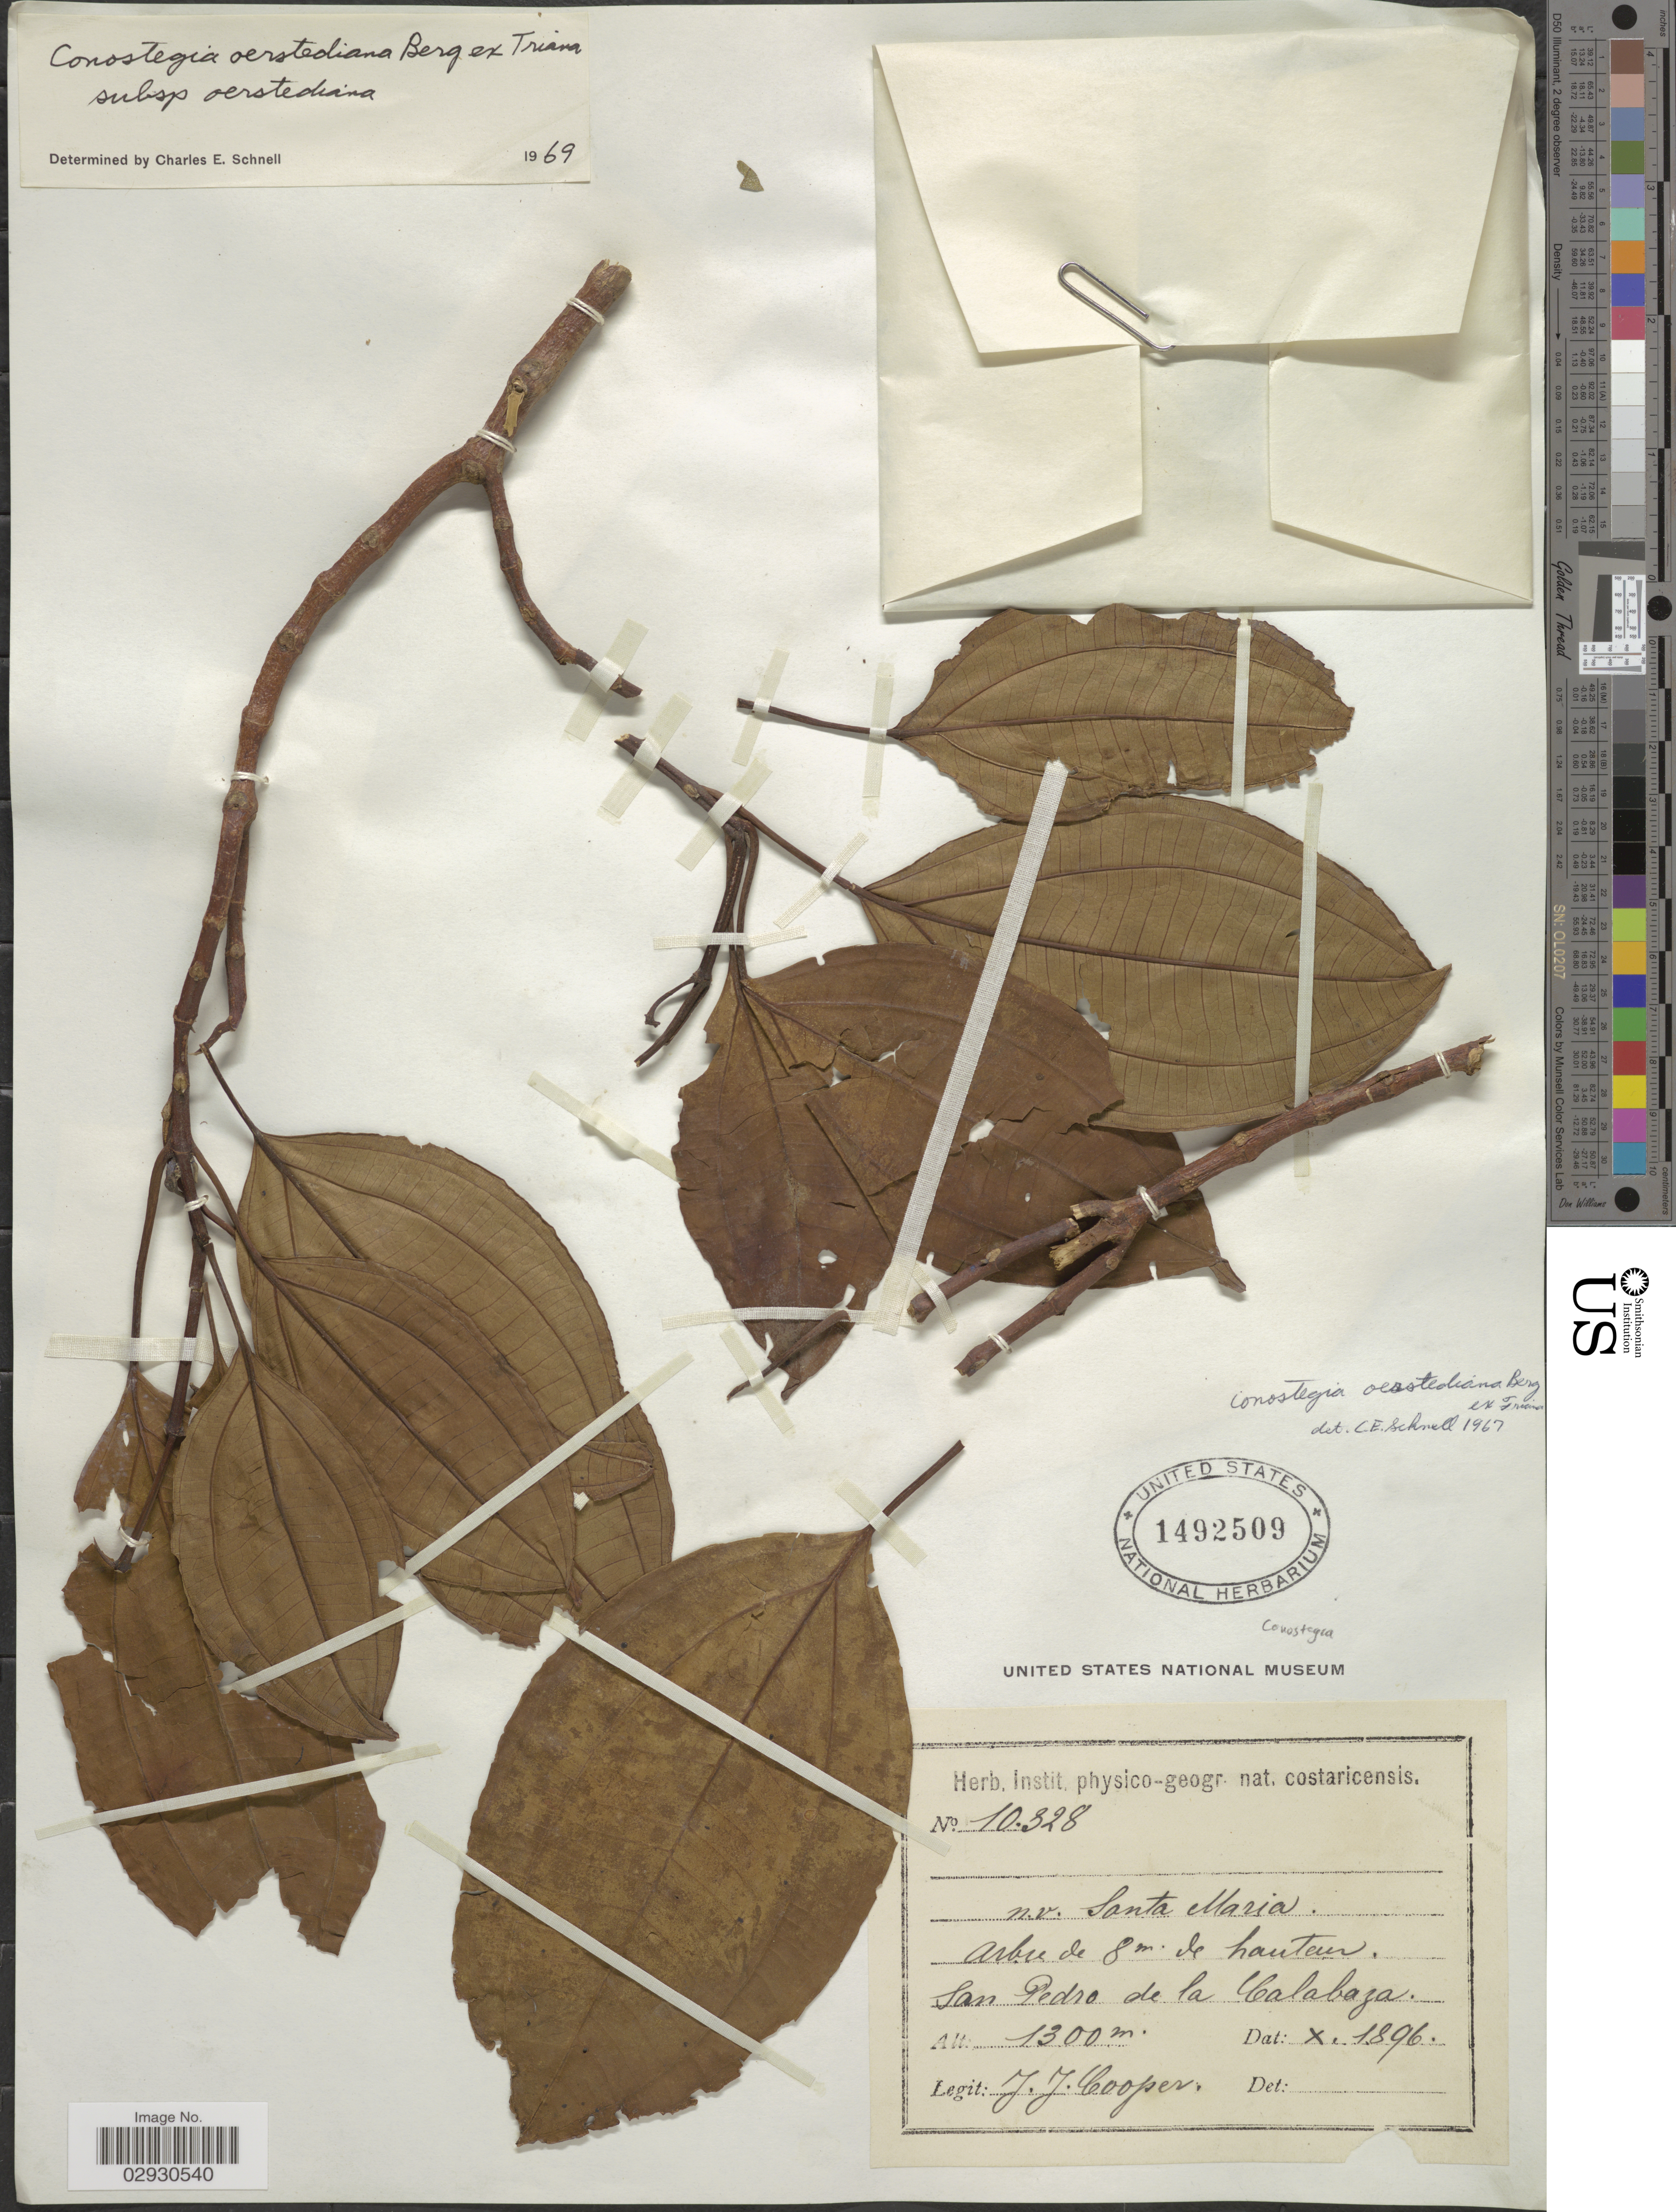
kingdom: Plantae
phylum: Tracheophyta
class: Magnoliopsida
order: Myrtales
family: Melastomataceae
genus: Conostegia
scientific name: Conostegia oerstediana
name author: O. Berg ex Triana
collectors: J. J. Cooper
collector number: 10328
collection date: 1896-10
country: Costa Rica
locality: San Pedro de la Calabaza.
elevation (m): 1300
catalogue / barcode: US 1492509